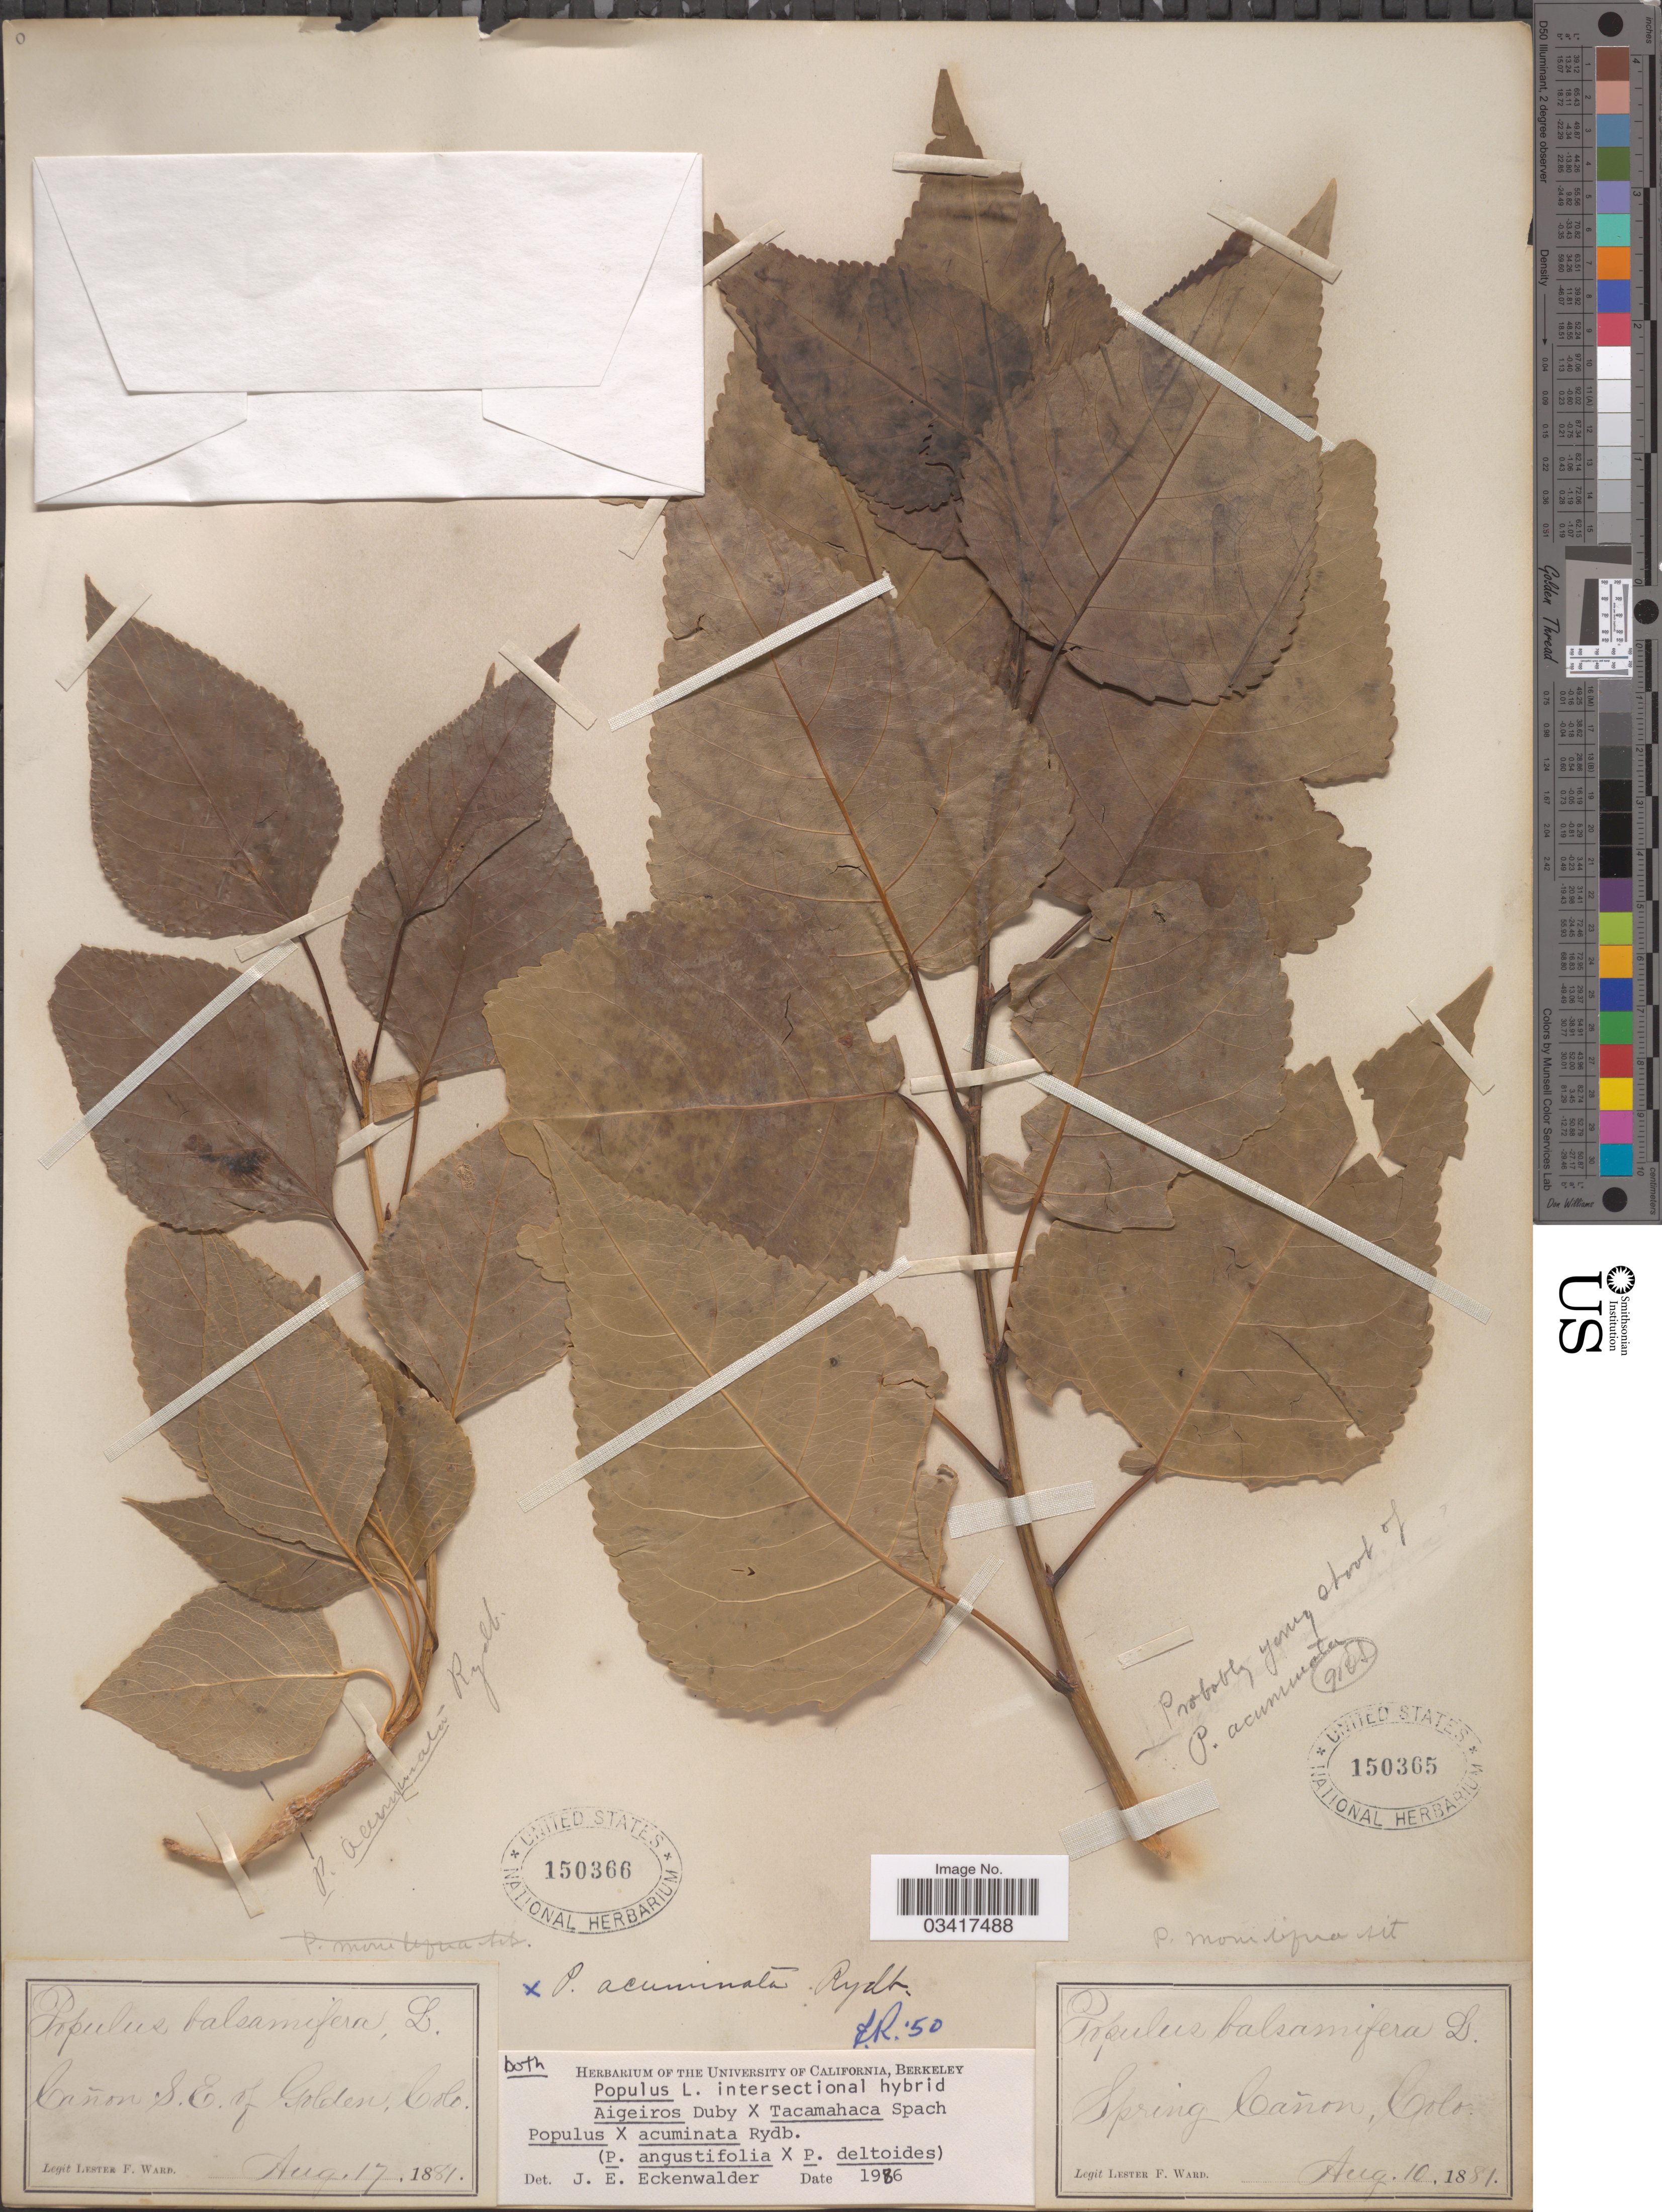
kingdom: Plantae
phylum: Tracheophyta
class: Magnoliopsida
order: Malpighiales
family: Salicaceae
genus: Populus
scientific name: Populus acuminata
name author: Rydb.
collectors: L. F. Ward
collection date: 1881-08-10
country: United States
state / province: Colorado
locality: Spring Cañon.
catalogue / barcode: US 150365